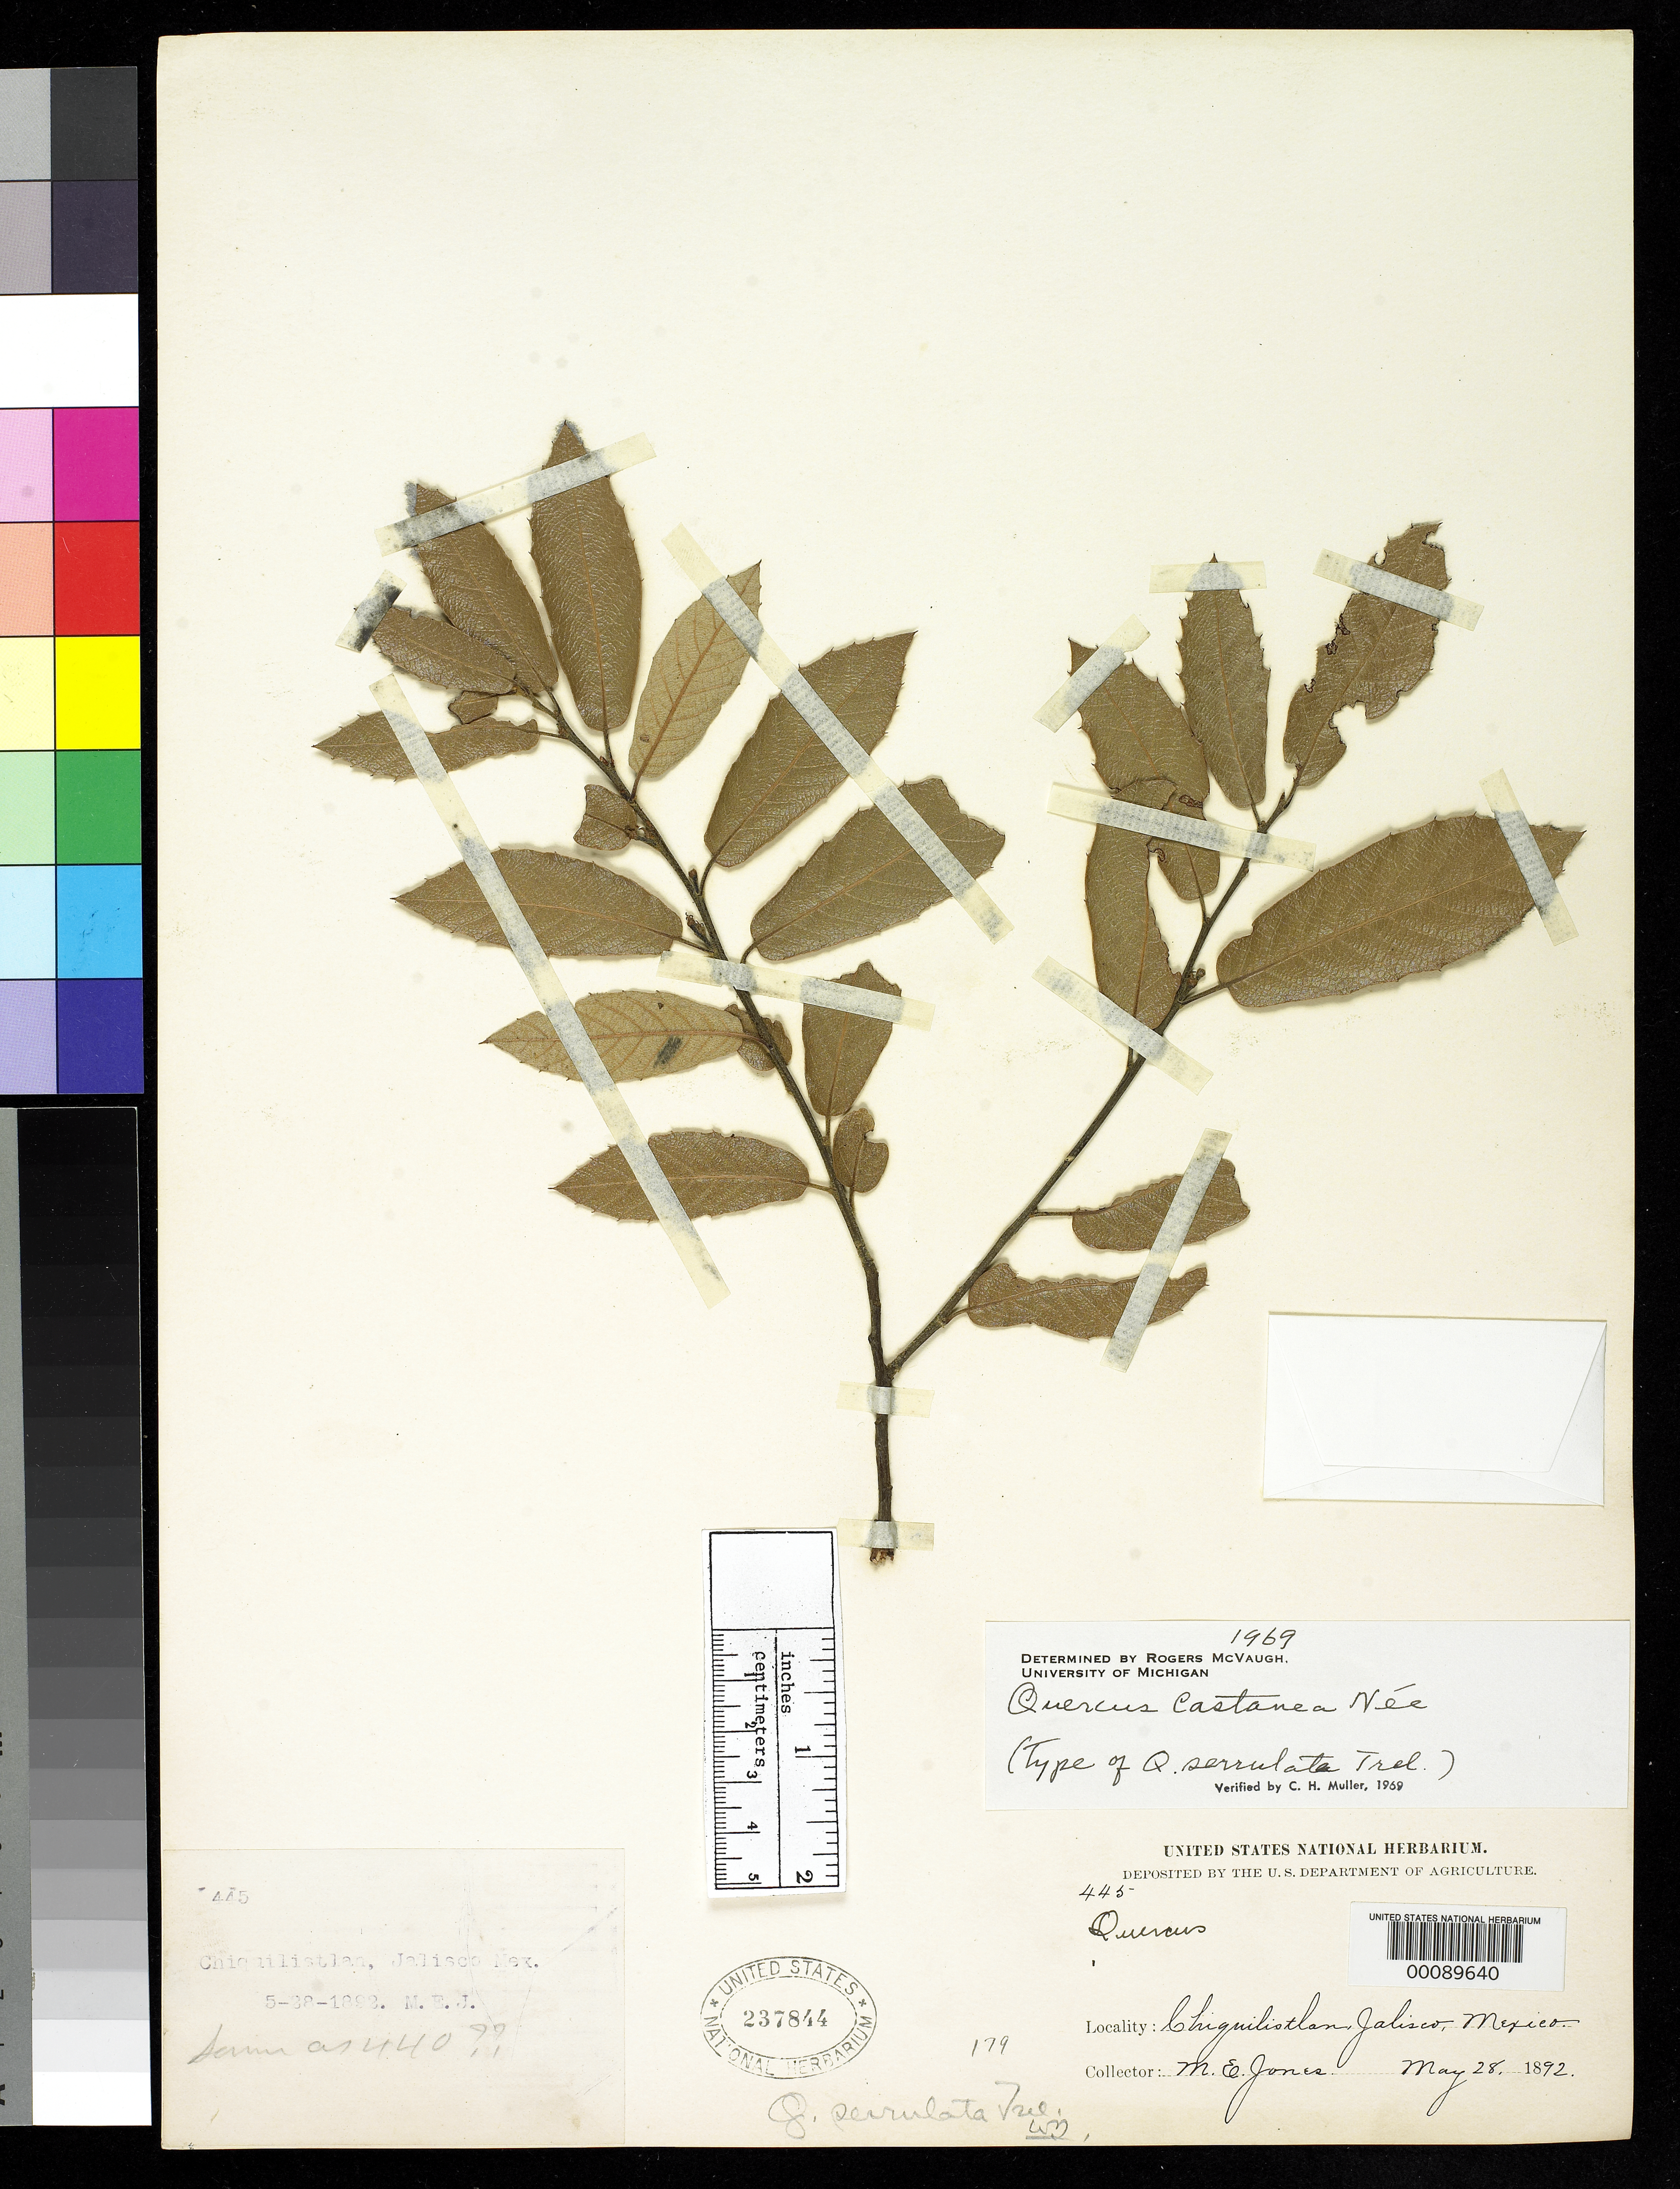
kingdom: Plantae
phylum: Tracheophyta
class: Magnoliopsida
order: Fagales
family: Fagaceae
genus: Quercus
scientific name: Quercus serrulata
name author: Trel.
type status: Holotype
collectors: M. E. Jones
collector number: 445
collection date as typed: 28 May 1892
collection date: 1892-05-28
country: Mexico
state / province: Jalisco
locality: Chiquilistan.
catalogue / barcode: US 237844